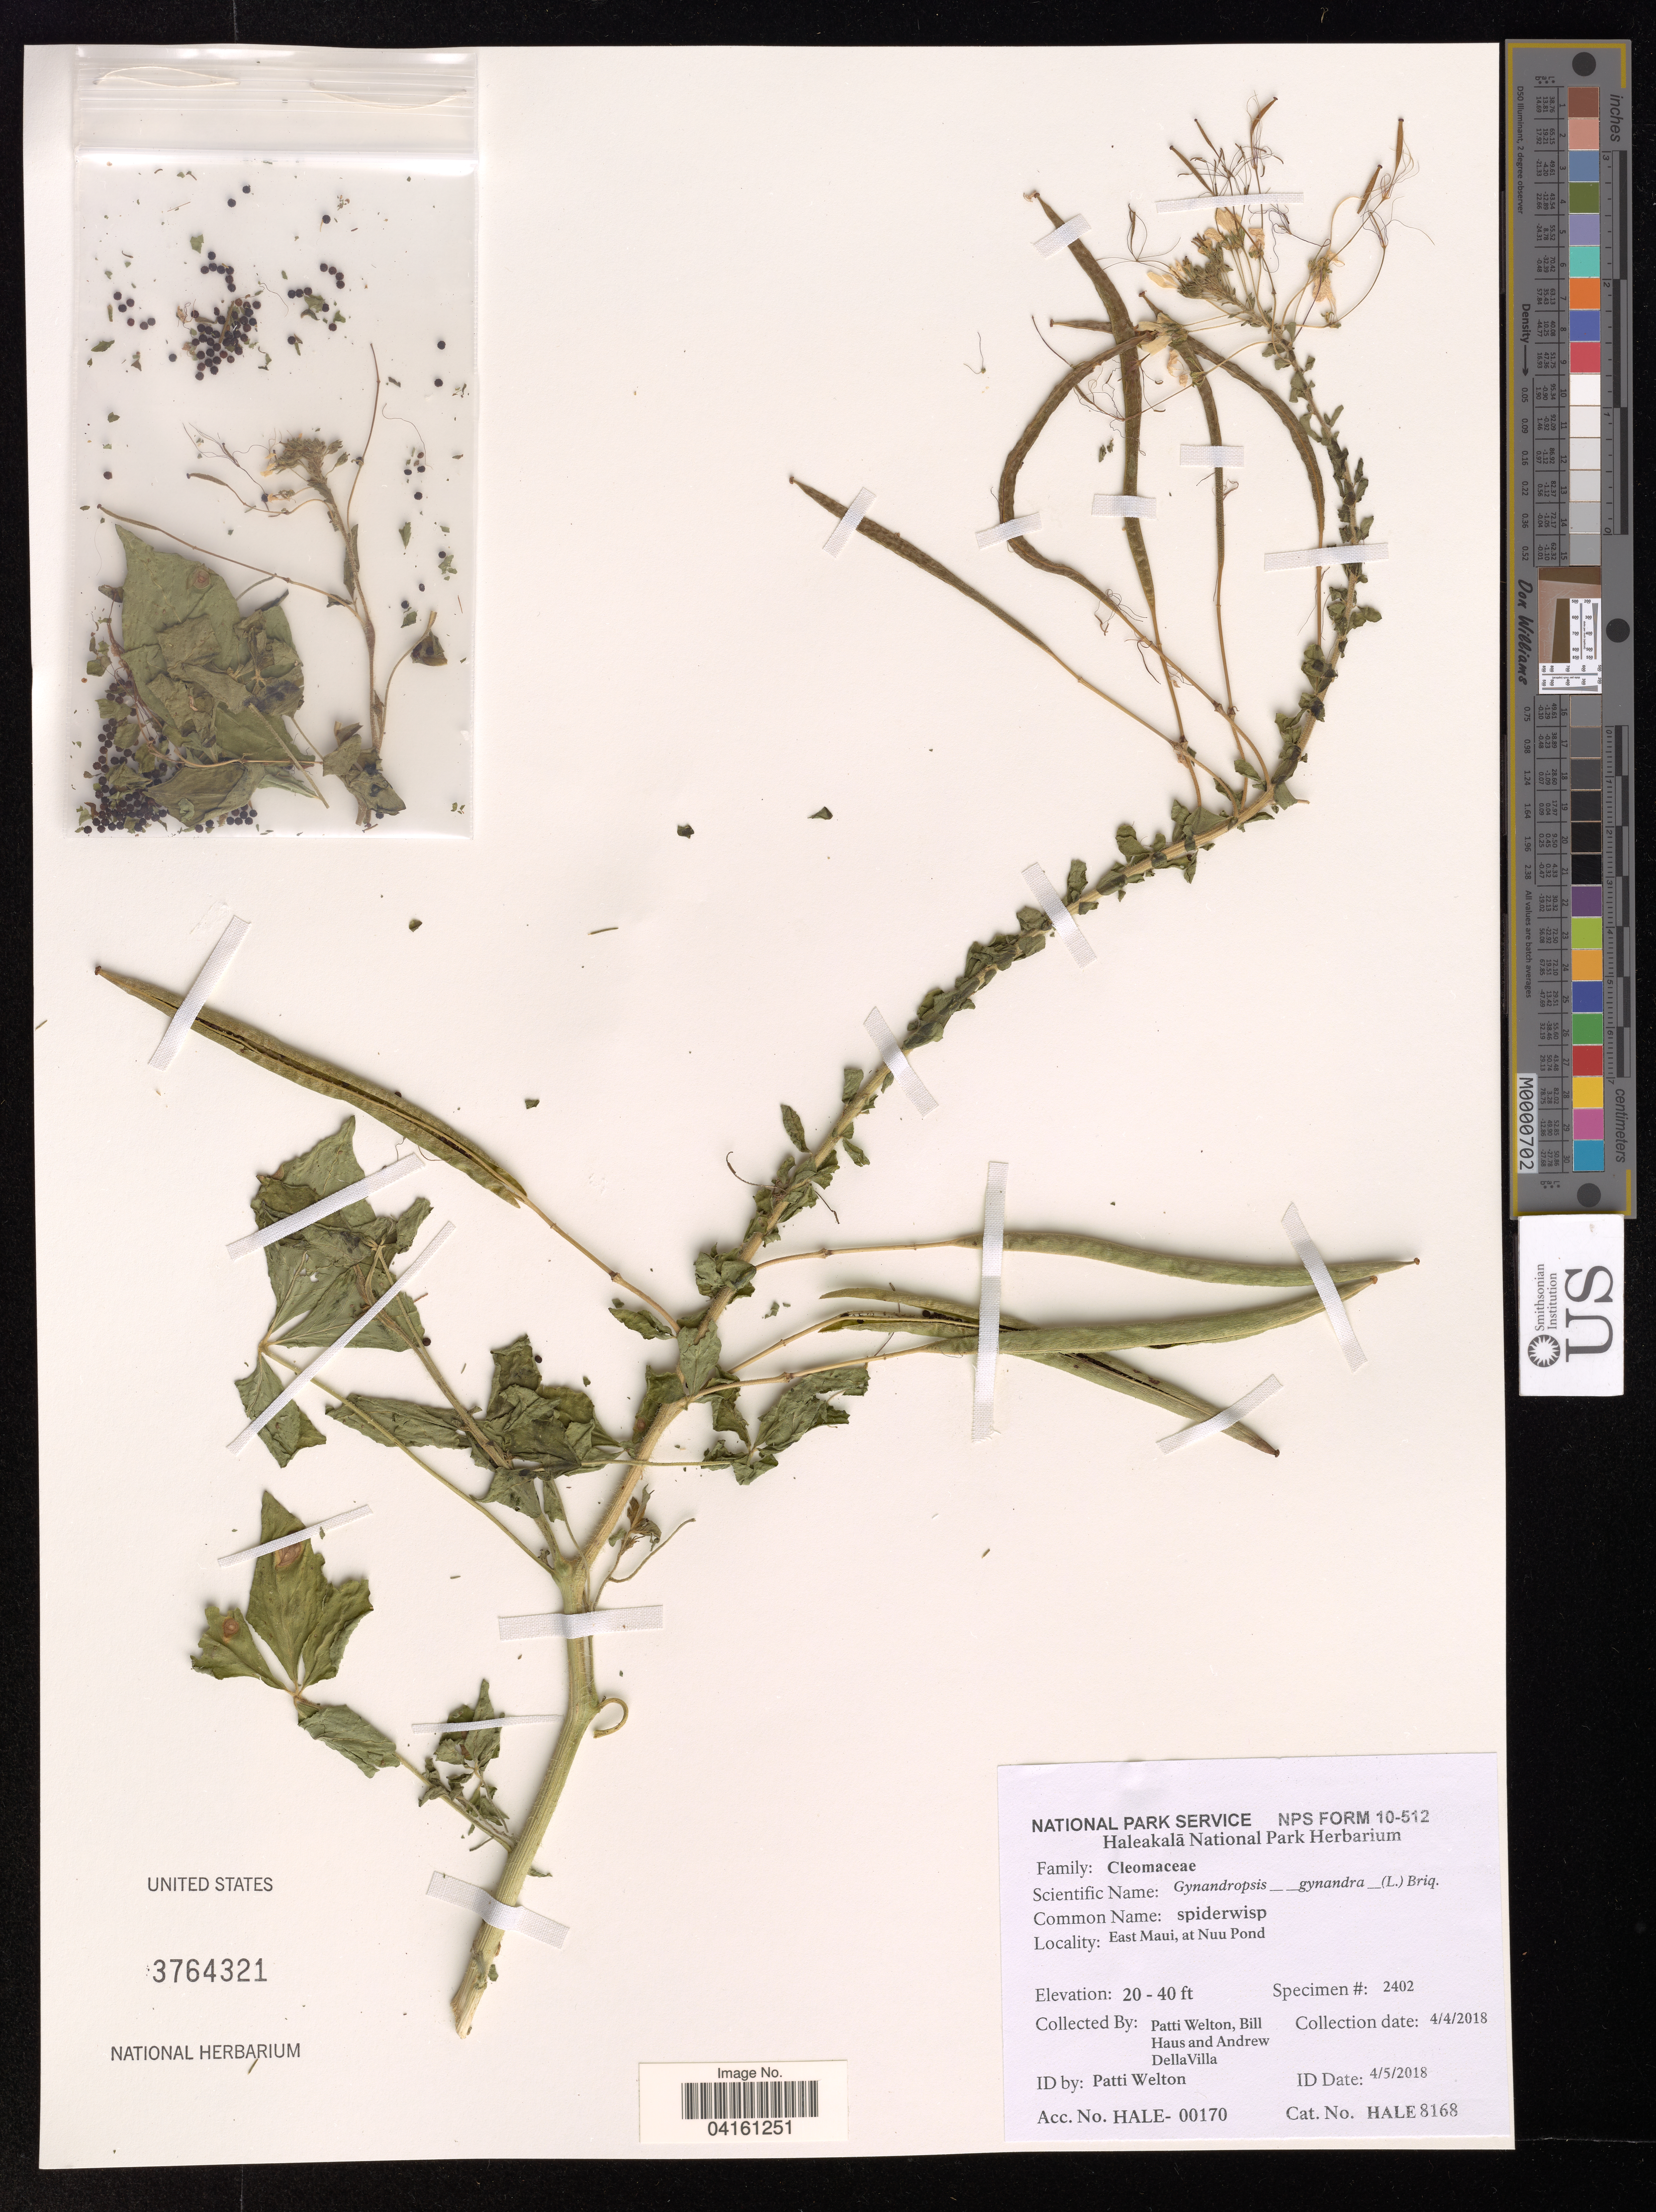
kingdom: Plantae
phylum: Tracheophyta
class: Magnoliopsida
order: Brassicales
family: Cleomaceae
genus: Gynandropsis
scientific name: Gynandropsis gynandra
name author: (L.) Briq.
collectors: P. Welton, B. Haus & A. Dellavilla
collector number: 2402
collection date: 2018-04-04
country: United States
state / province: Hawaii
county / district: Maui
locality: East Maui, at Nuu Pond.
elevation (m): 6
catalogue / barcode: US 3764321